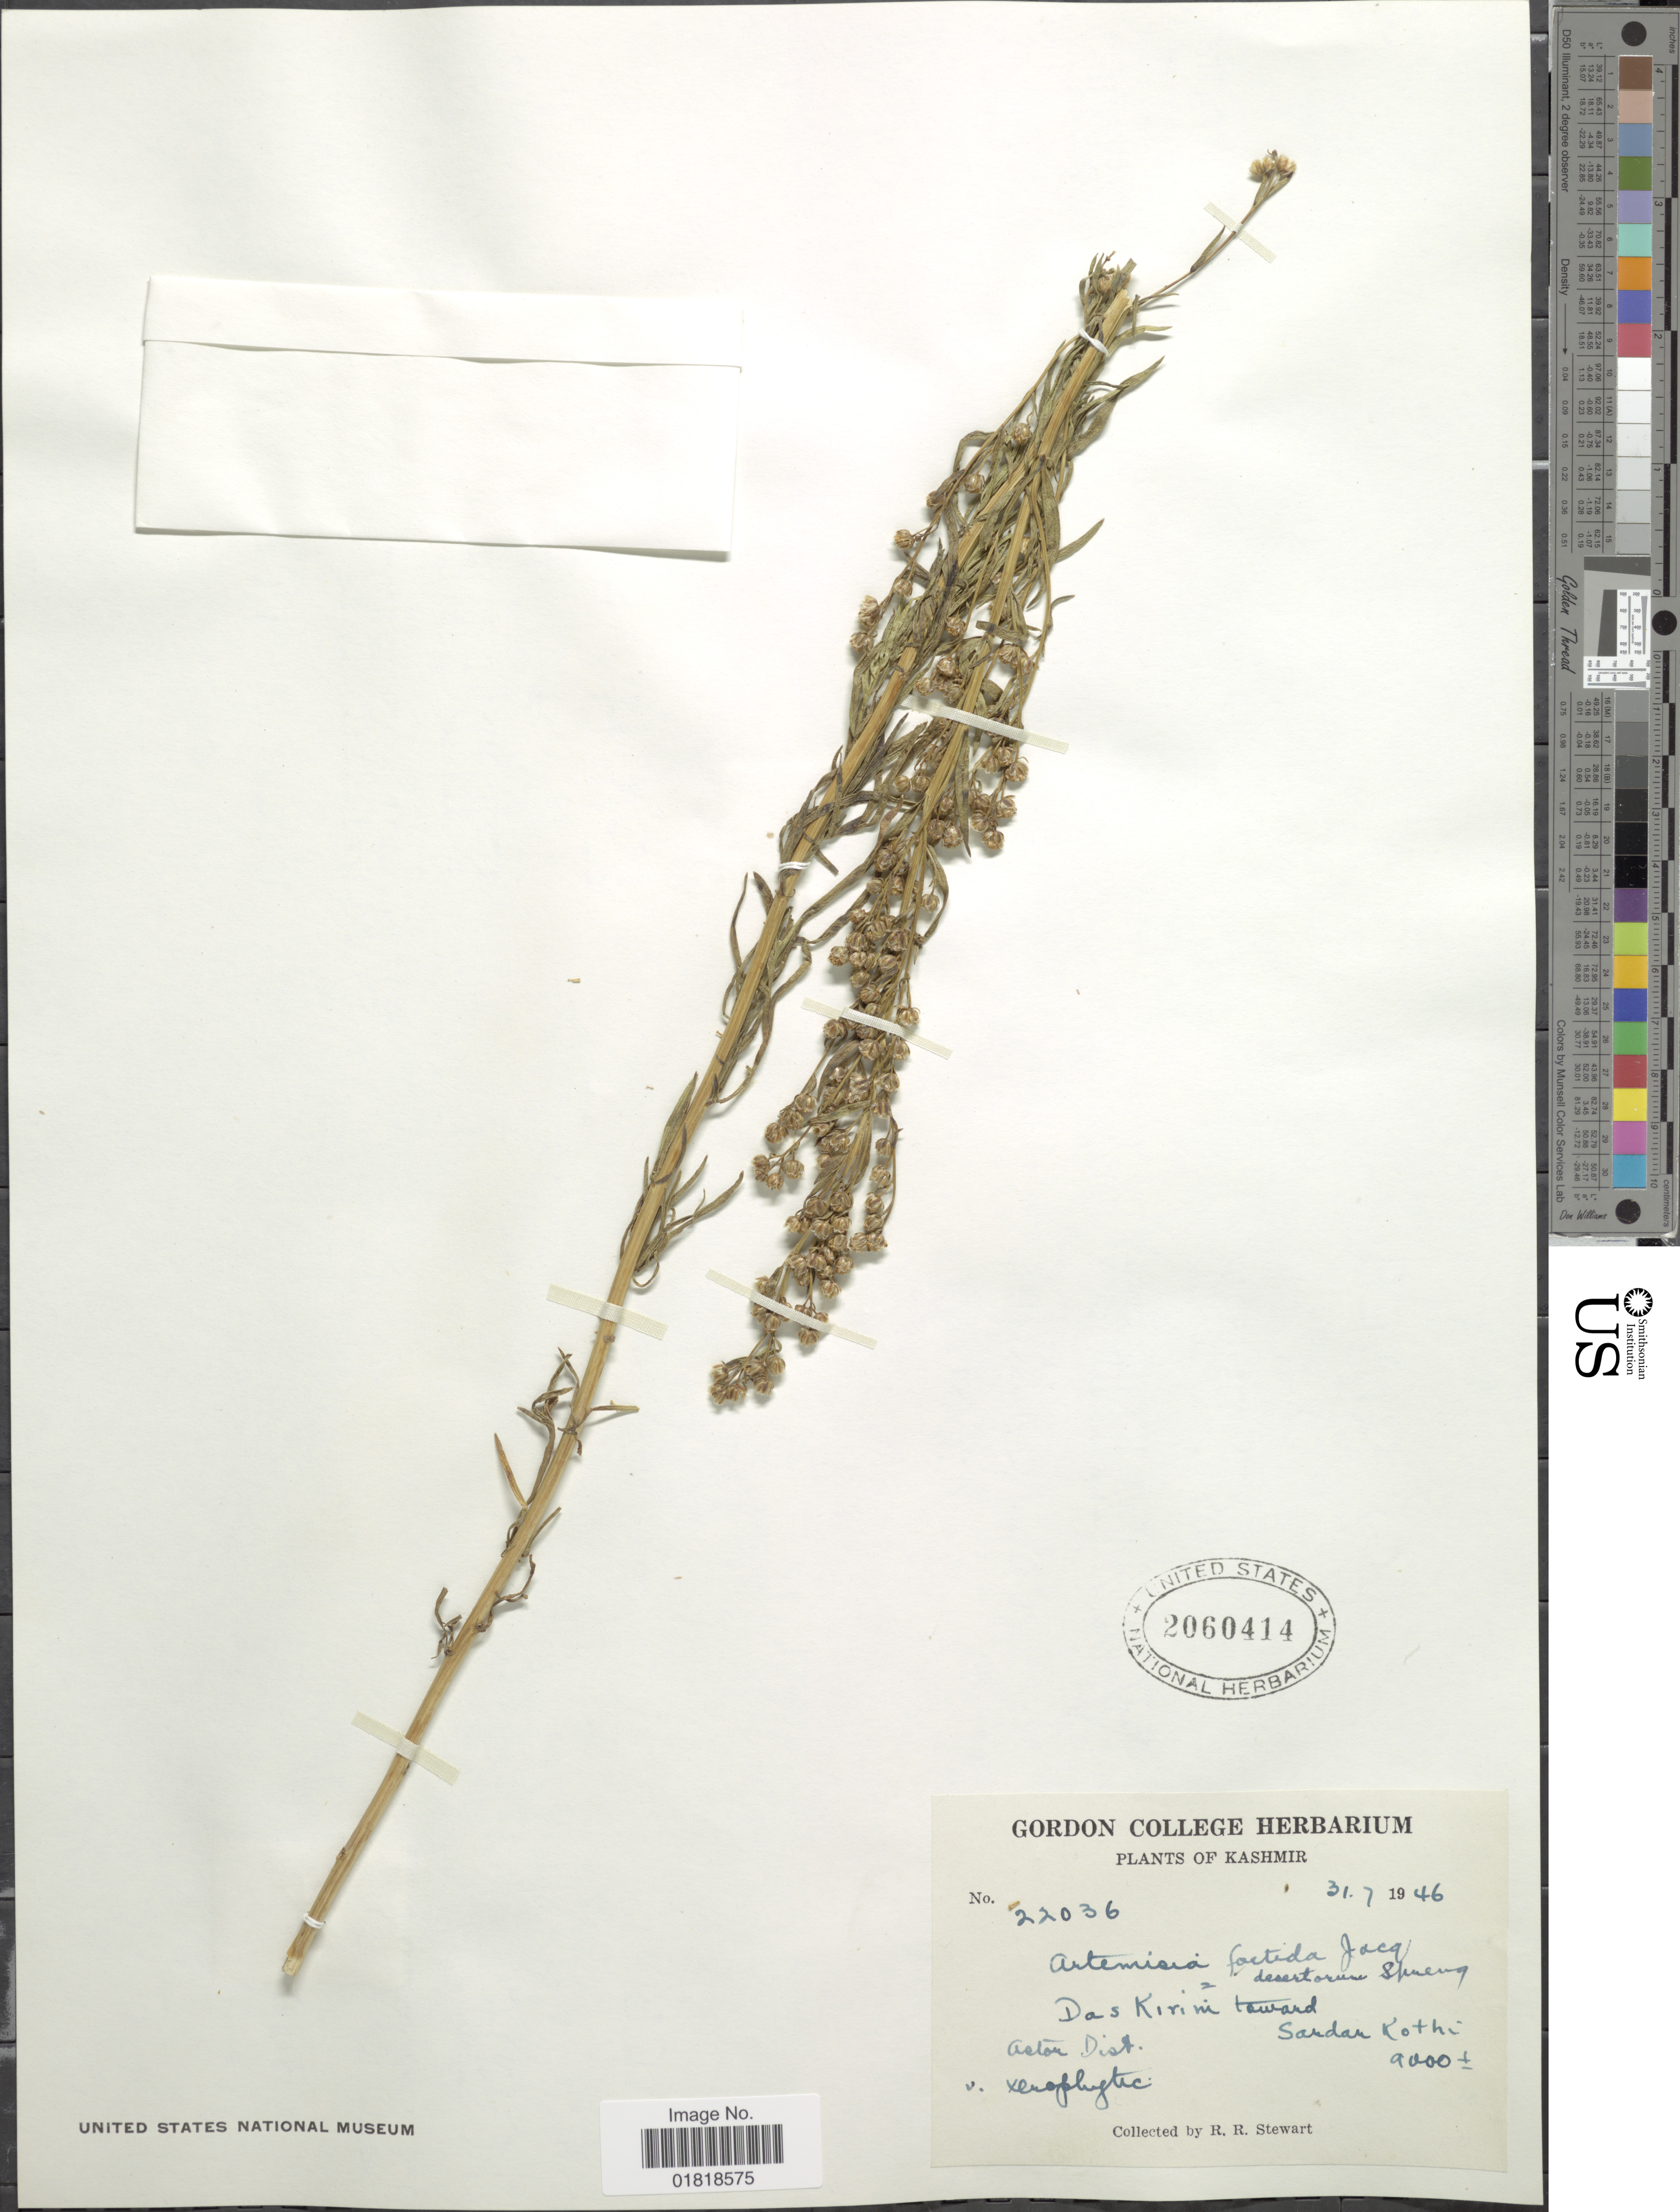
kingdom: Plantae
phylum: Tracheophyta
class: Magnoliopsida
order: Asterales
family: Asteraceae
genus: Artemisia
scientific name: Artemisia foetida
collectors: R. R. Stewart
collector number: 22036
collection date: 1946-07-31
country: India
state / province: Jammu and Kashmir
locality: Kashmir, Das Kirimi toward, Aston Dist. Sardan Kothi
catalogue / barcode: US 2060414